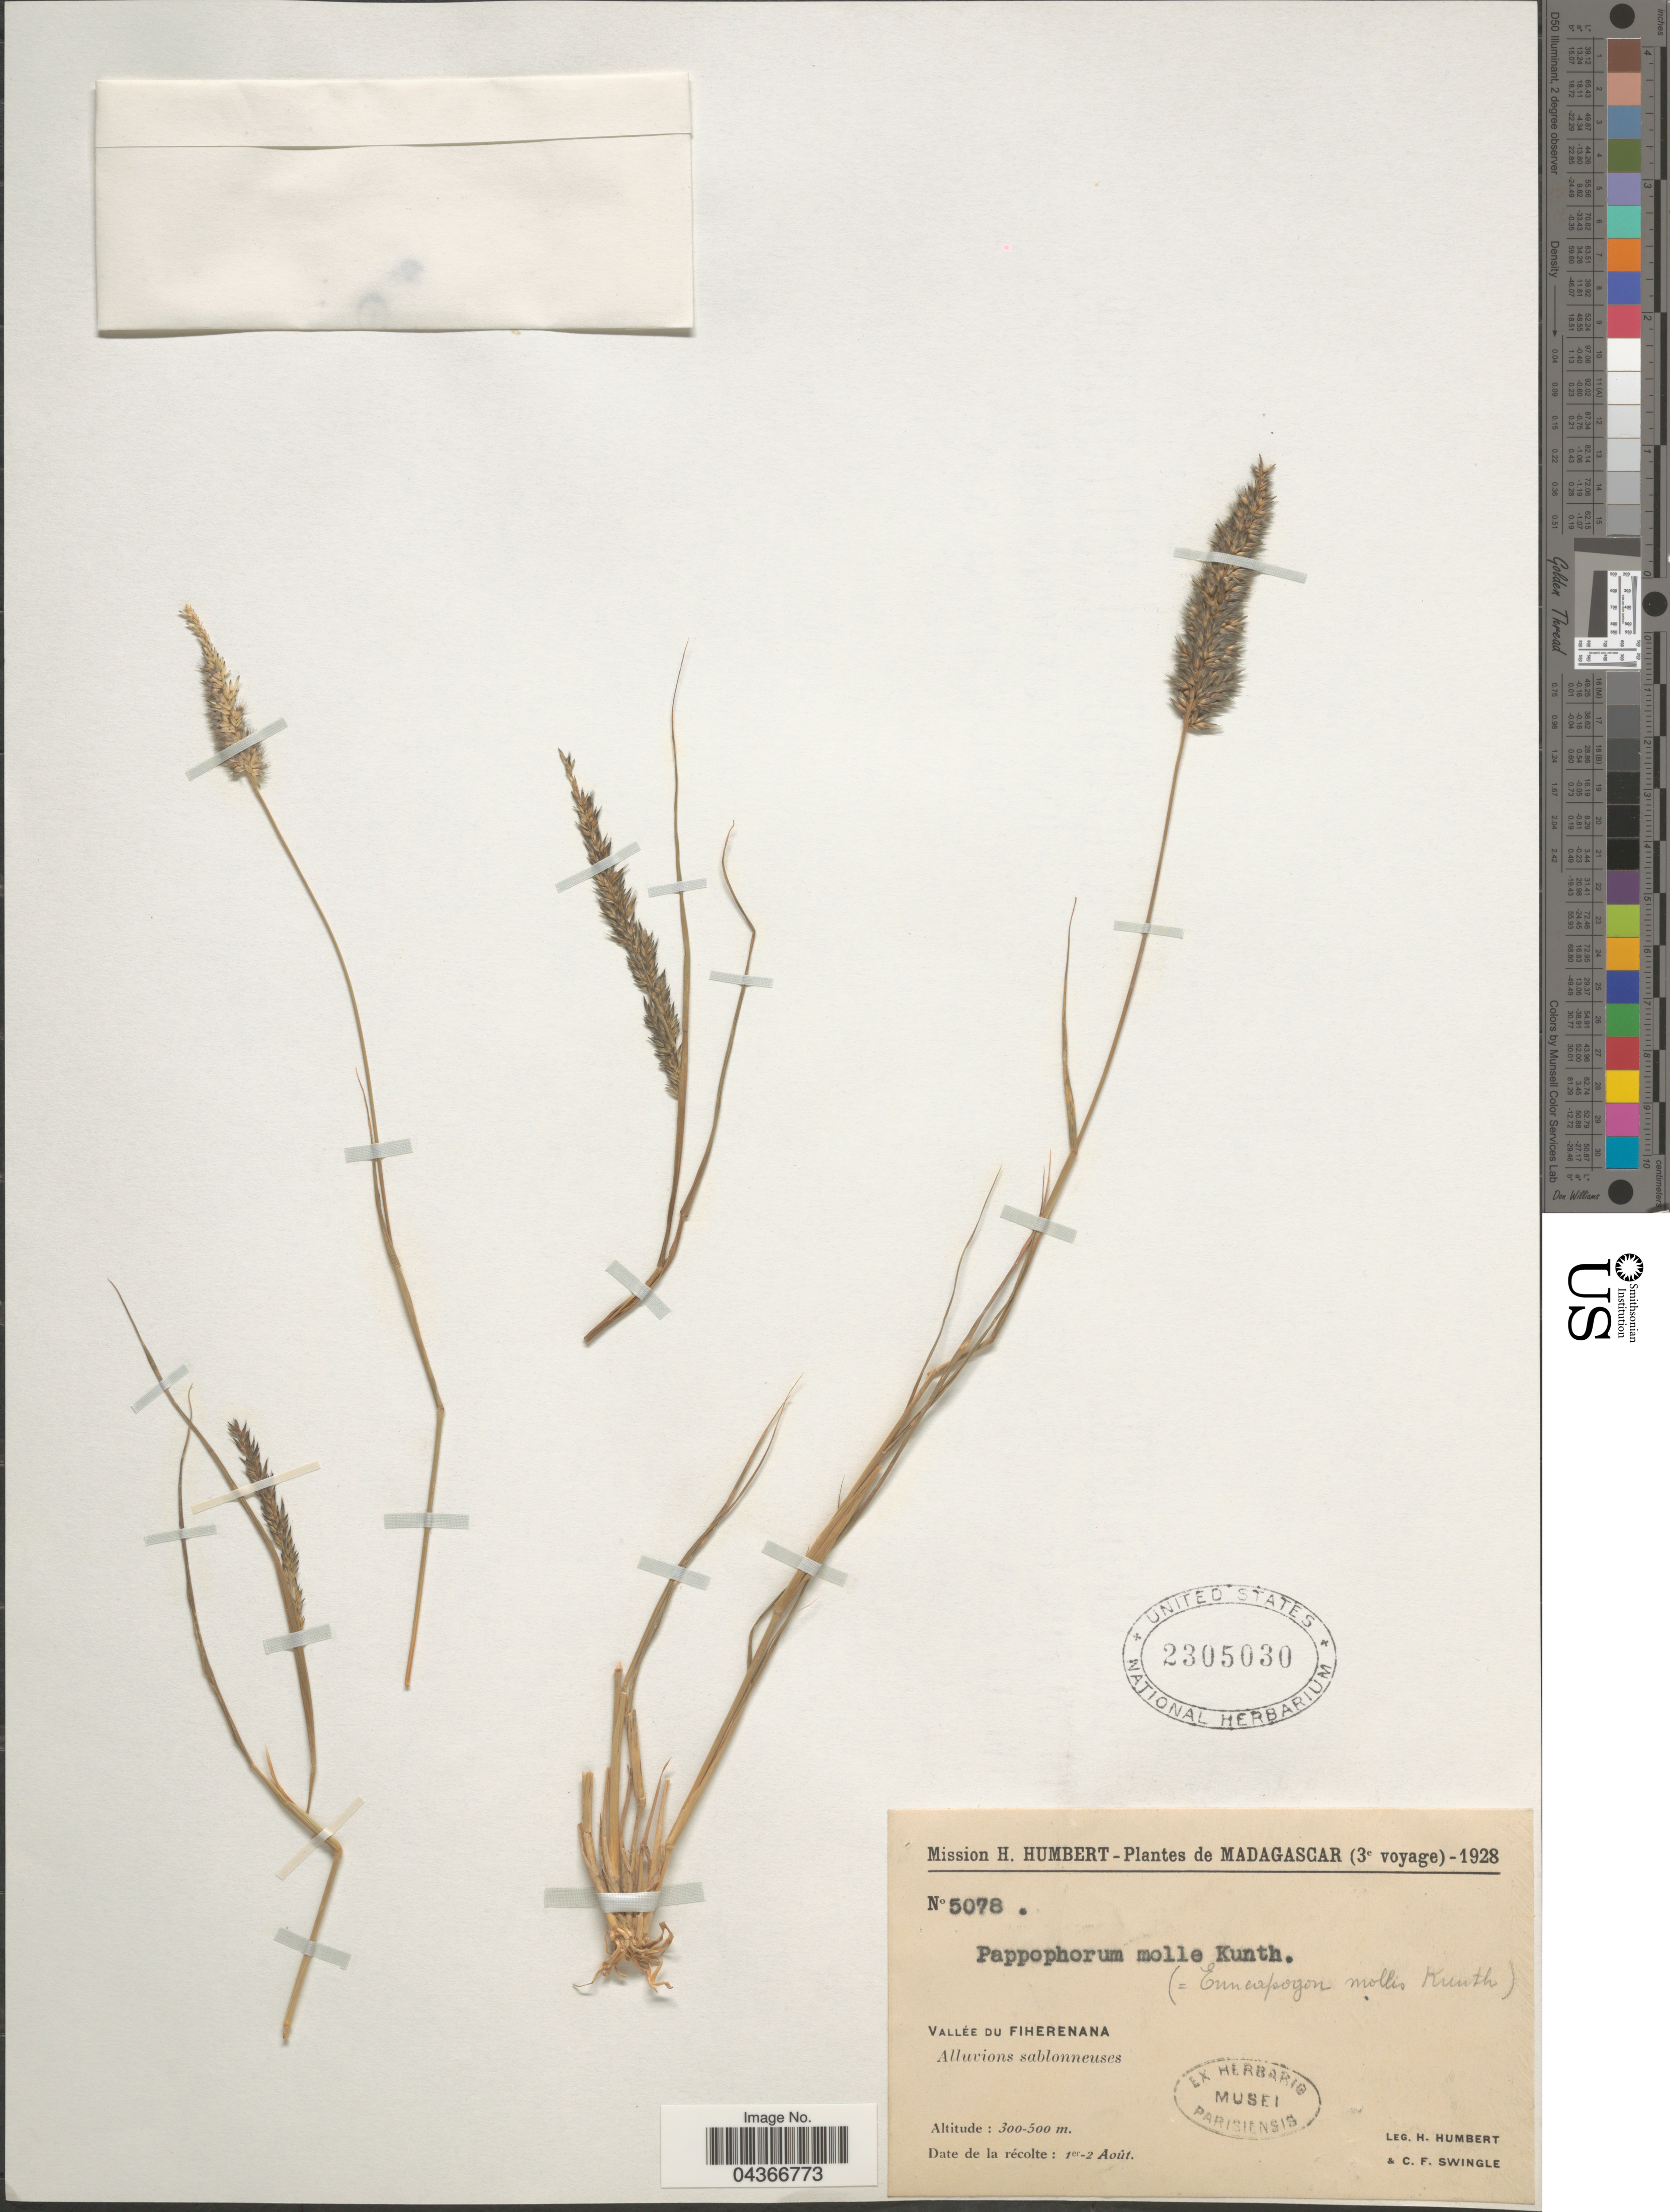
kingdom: Plantae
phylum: Tracheophyta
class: Liliopsida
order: Poales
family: Poaceae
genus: Enneapogon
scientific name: Enneapogon cenchroides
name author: (Licht. ex Roem. & Schult.) C.E. Hubb.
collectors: H. Humbert & C. Swingle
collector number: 5078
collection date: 1928-08-01/1928-08-02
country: Madagascar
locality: Madagascar (3e Voyage) - 1928. Vallée du Fiherenana.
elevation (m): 300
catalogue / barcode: US 2305030